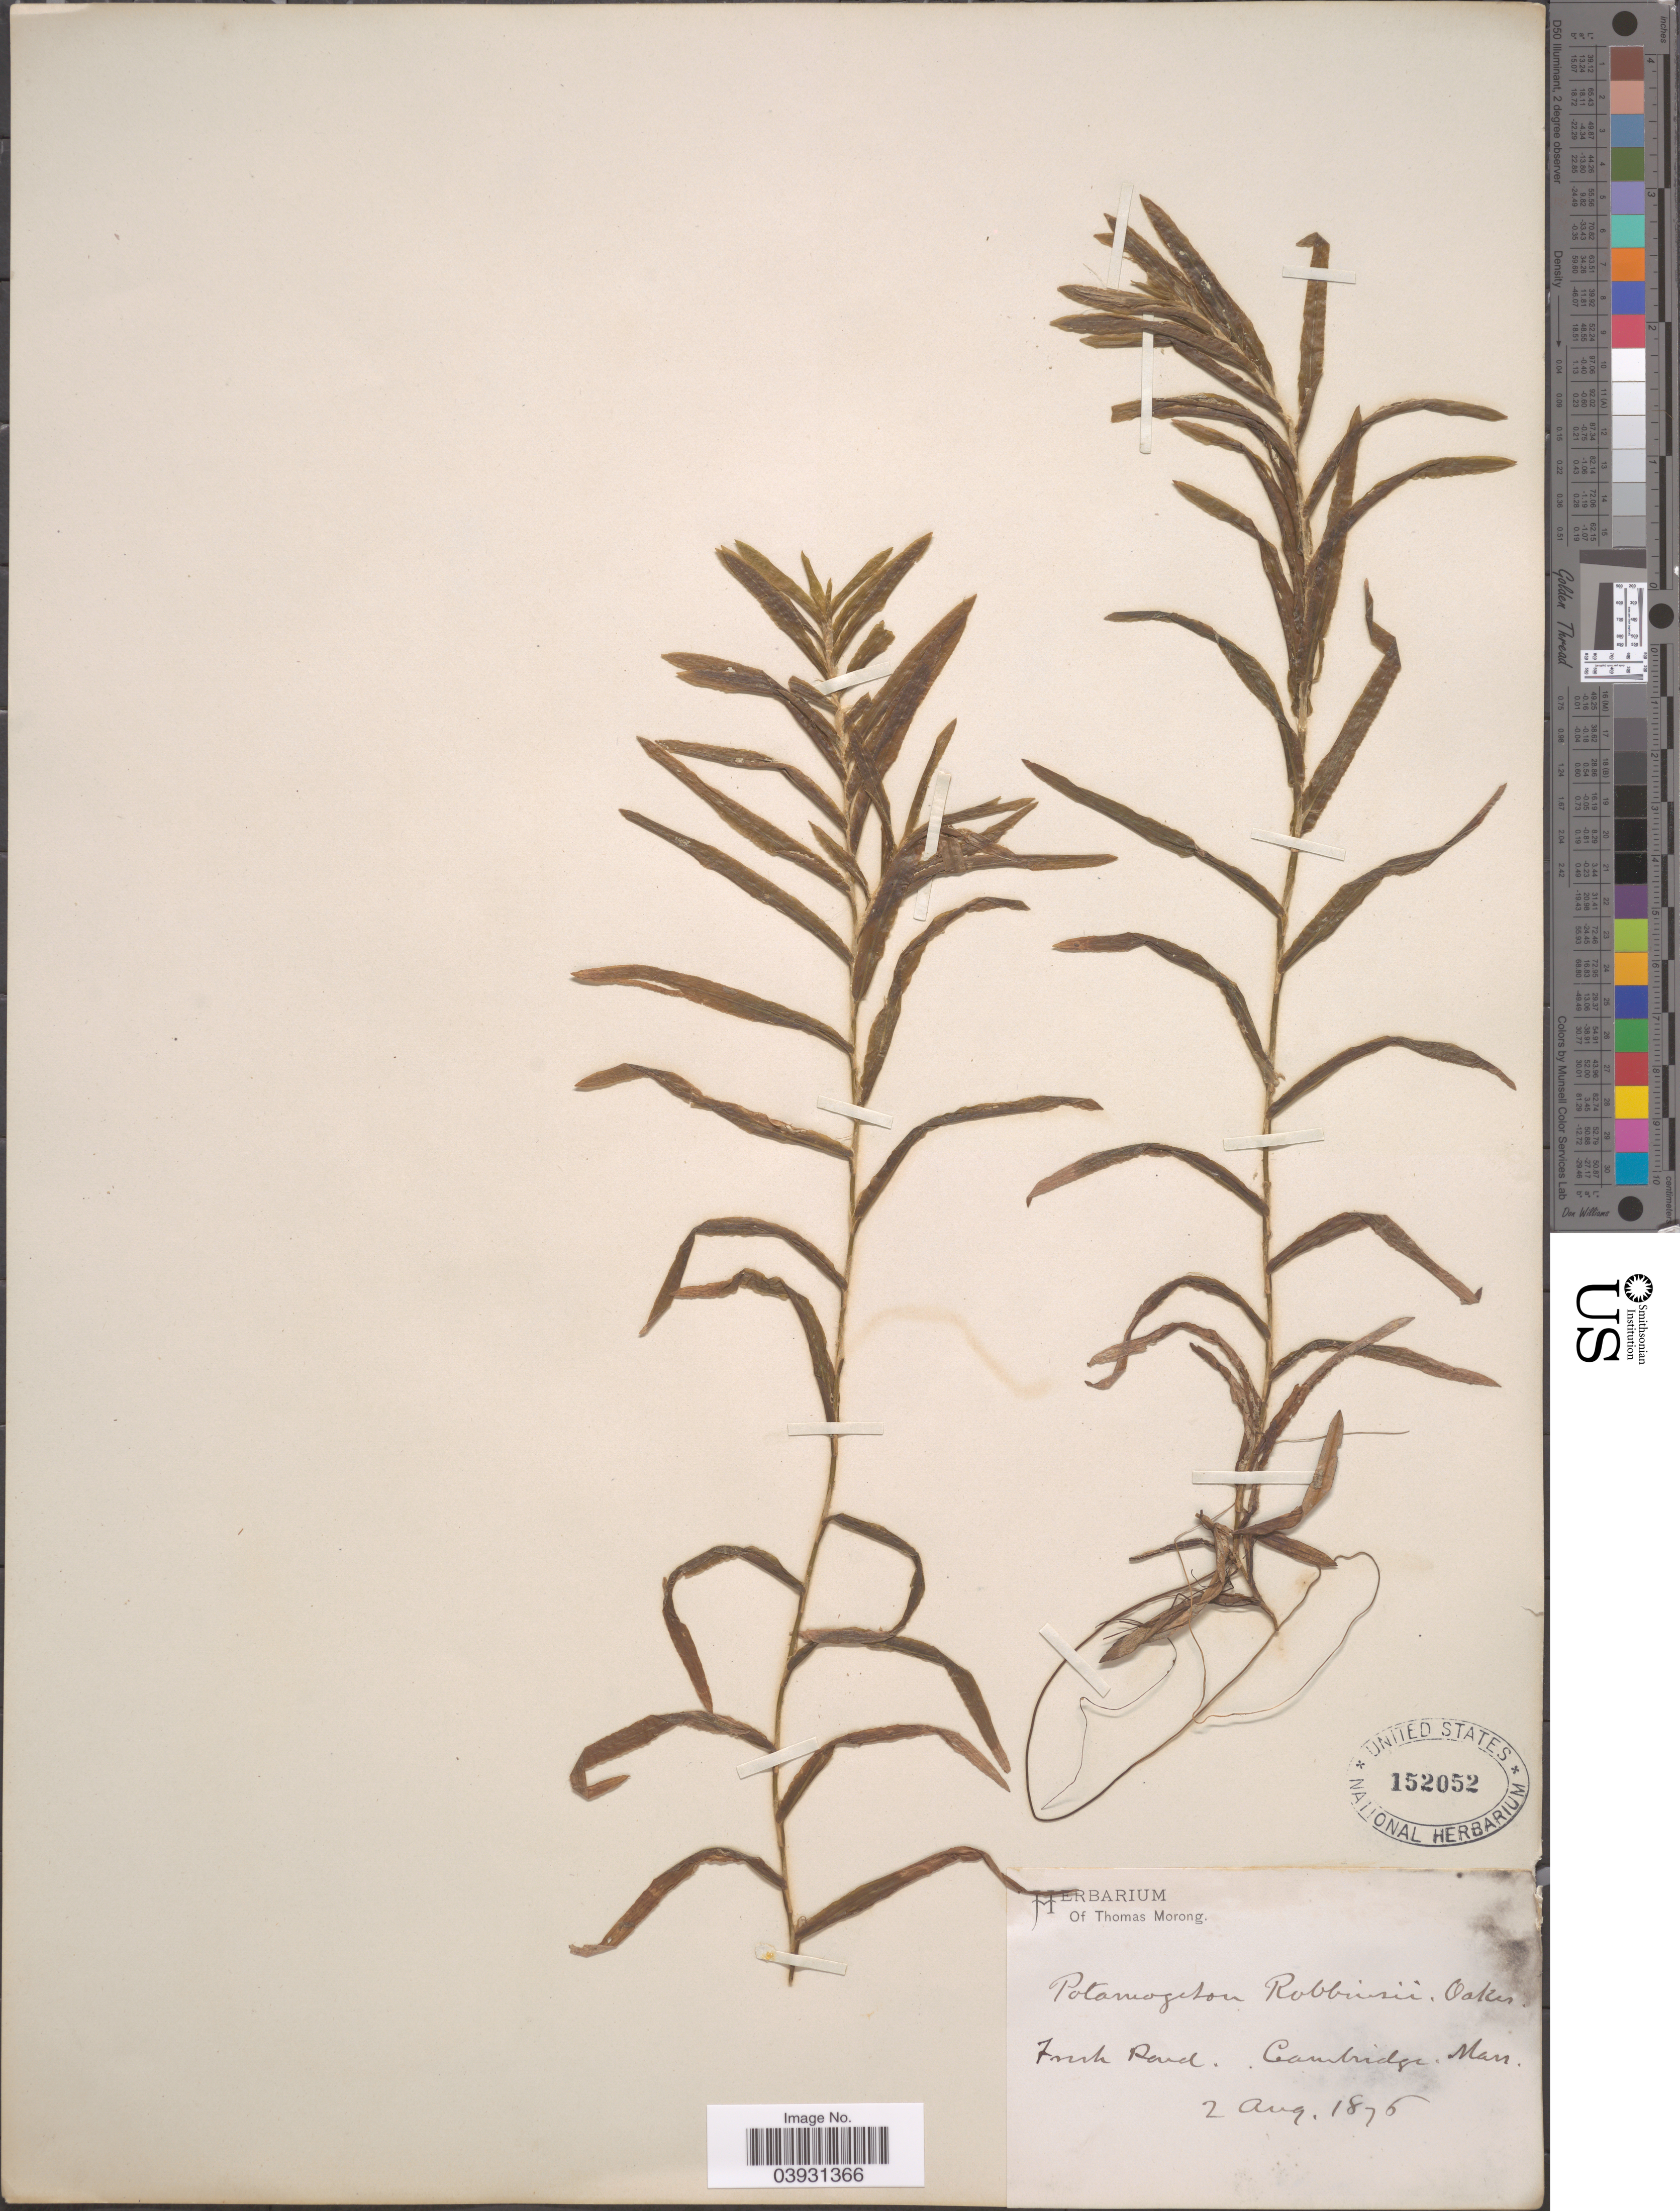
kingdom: Plantae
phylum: Tracheophyta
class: Liliopsida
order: Alismatales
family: Potamogetonaceae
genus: Potamogeton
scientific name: Potamogeton robbinsii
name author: Oakes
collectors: ex Herb. T. Morong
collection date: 1876-08-02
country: United States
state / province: Massachusetts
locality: Fresh Pond. Cambridge.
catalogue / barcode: US 152052